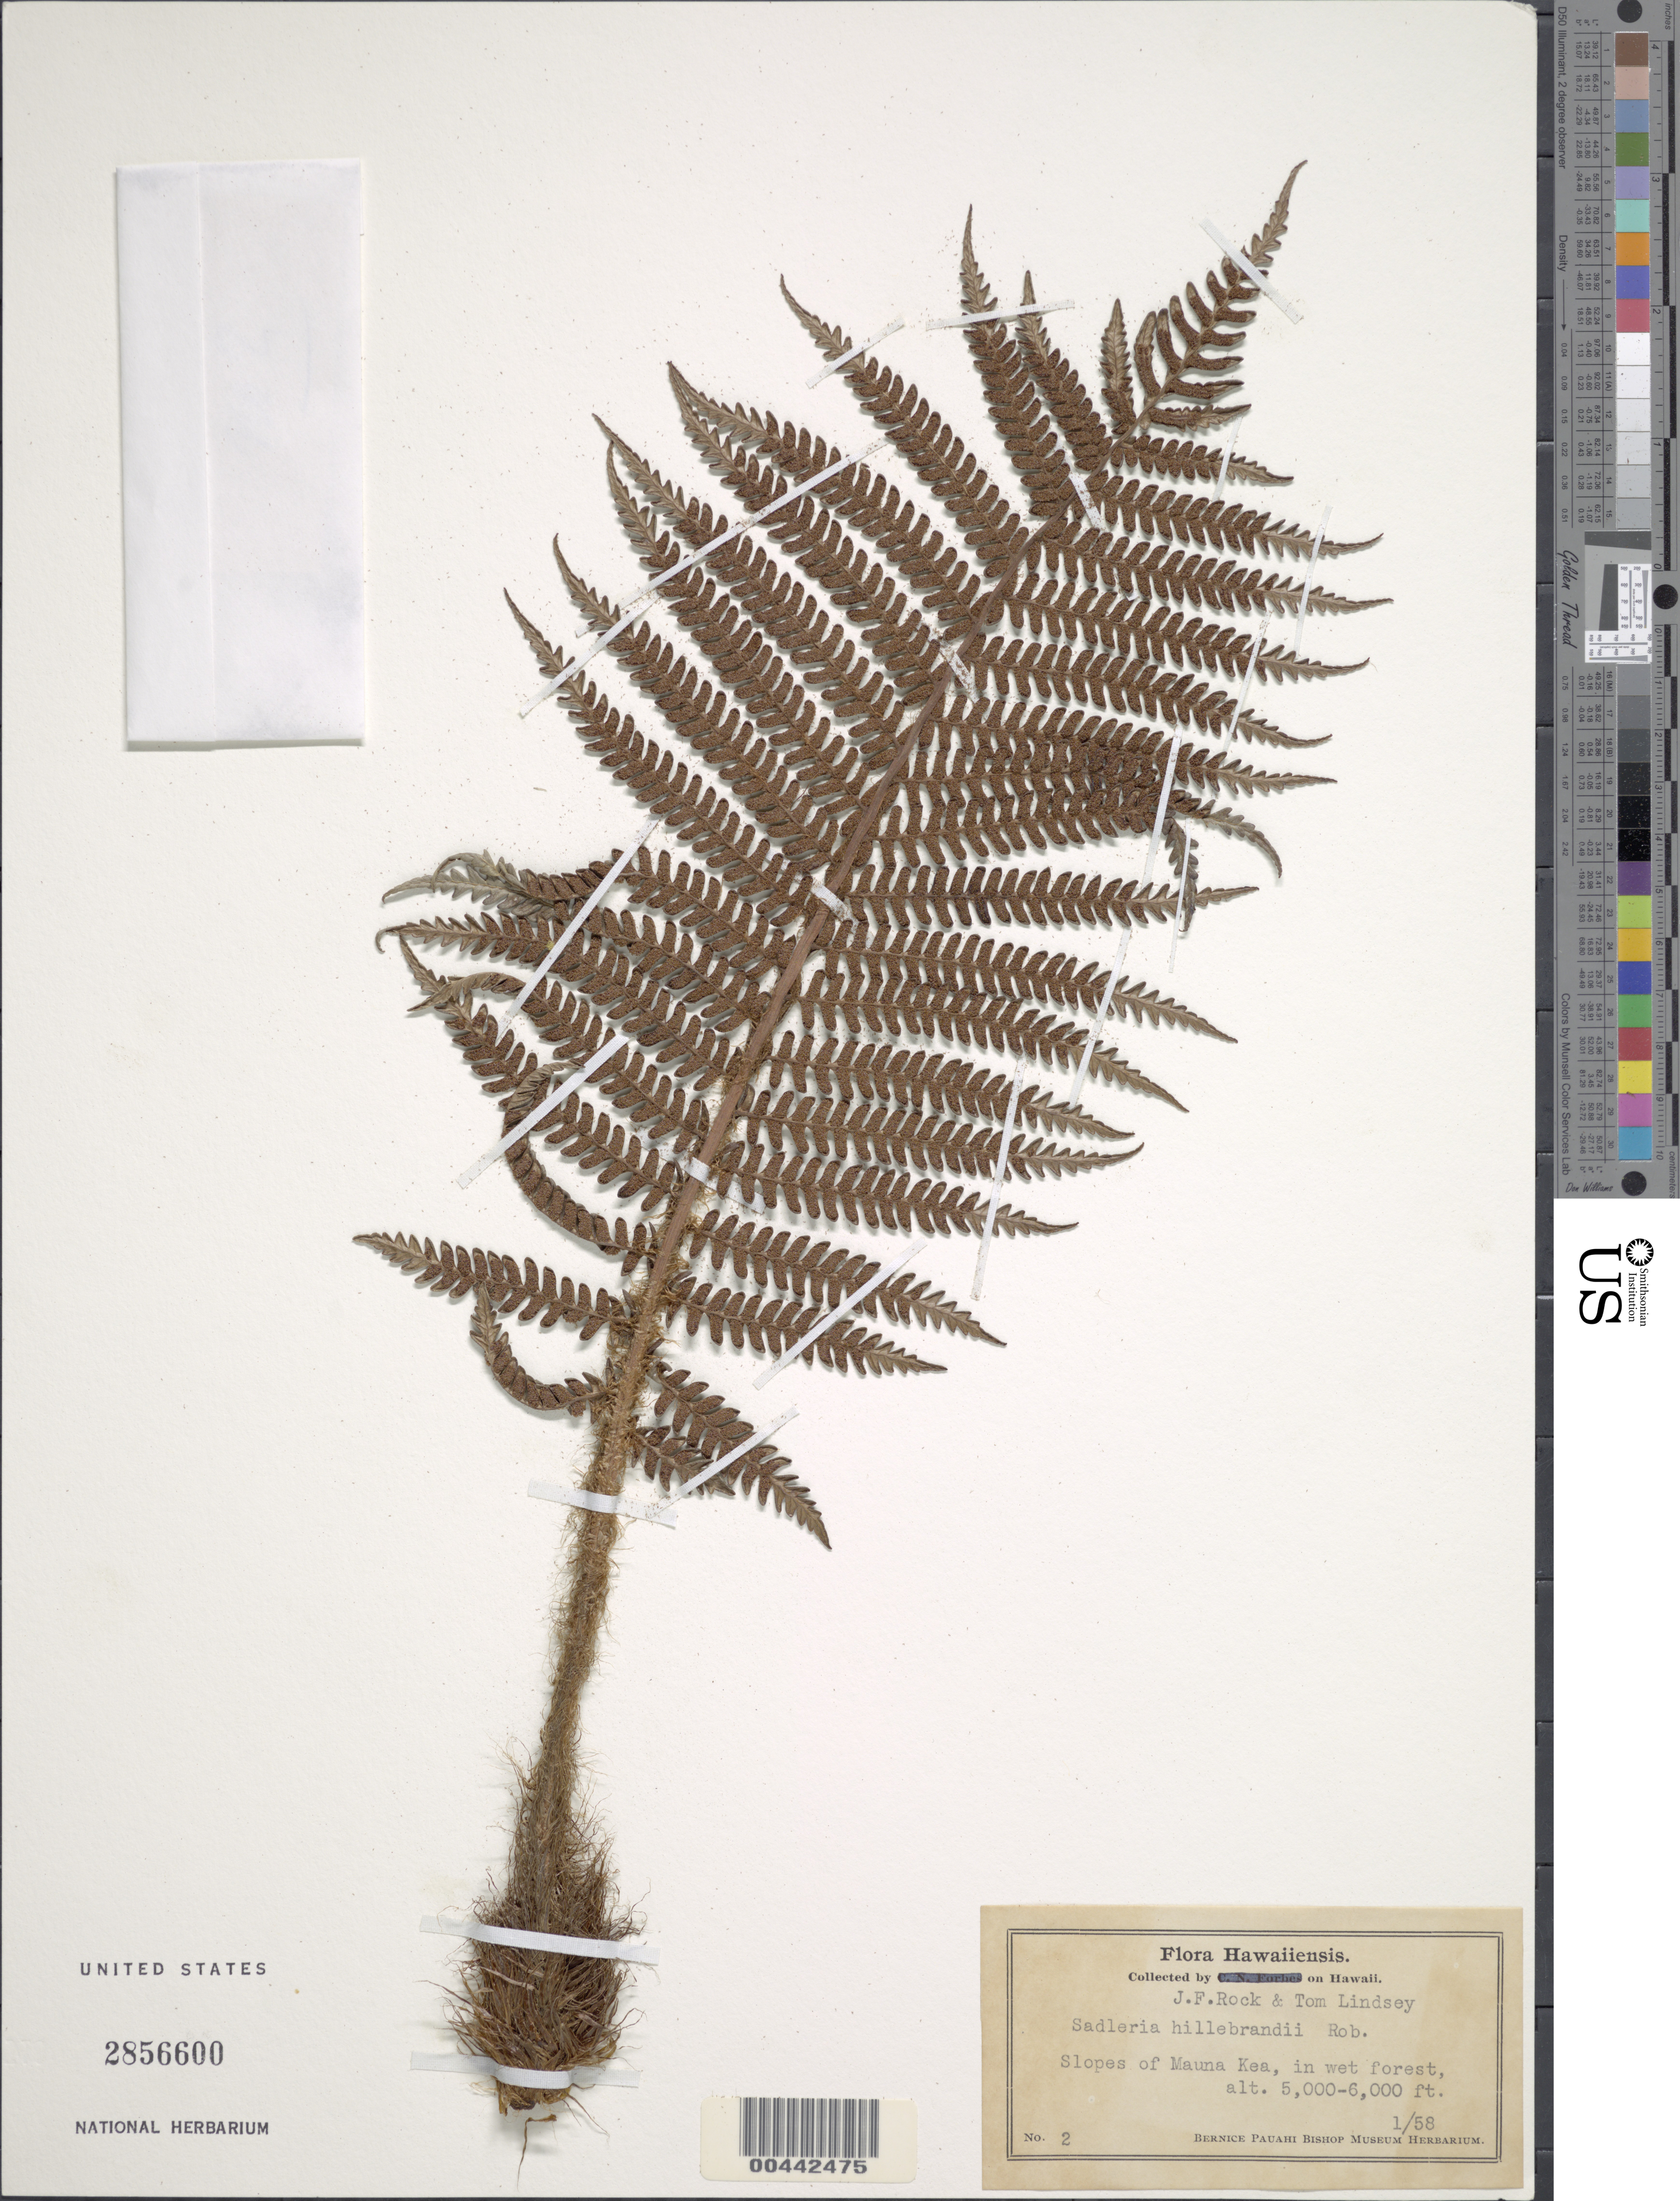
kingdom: Plantae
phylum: Tracheophyta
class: Polypodiopsida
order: Polypodiales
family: Blechnaceae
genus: Sadleria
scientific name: Sadleria pallida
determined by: Wagner, W. L., (BOT), Smithsonian Institution - National Museum of Natural History (UNITED STATES)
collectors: J. F. Rock & T. Lindsey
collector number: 2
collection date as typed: Jan 1958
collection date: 1958-01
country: United States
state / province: Hawaii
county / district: Hawaii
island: Hawaii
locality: Slopes of Mauna Kea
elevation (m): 1524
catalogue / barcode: US 2856600